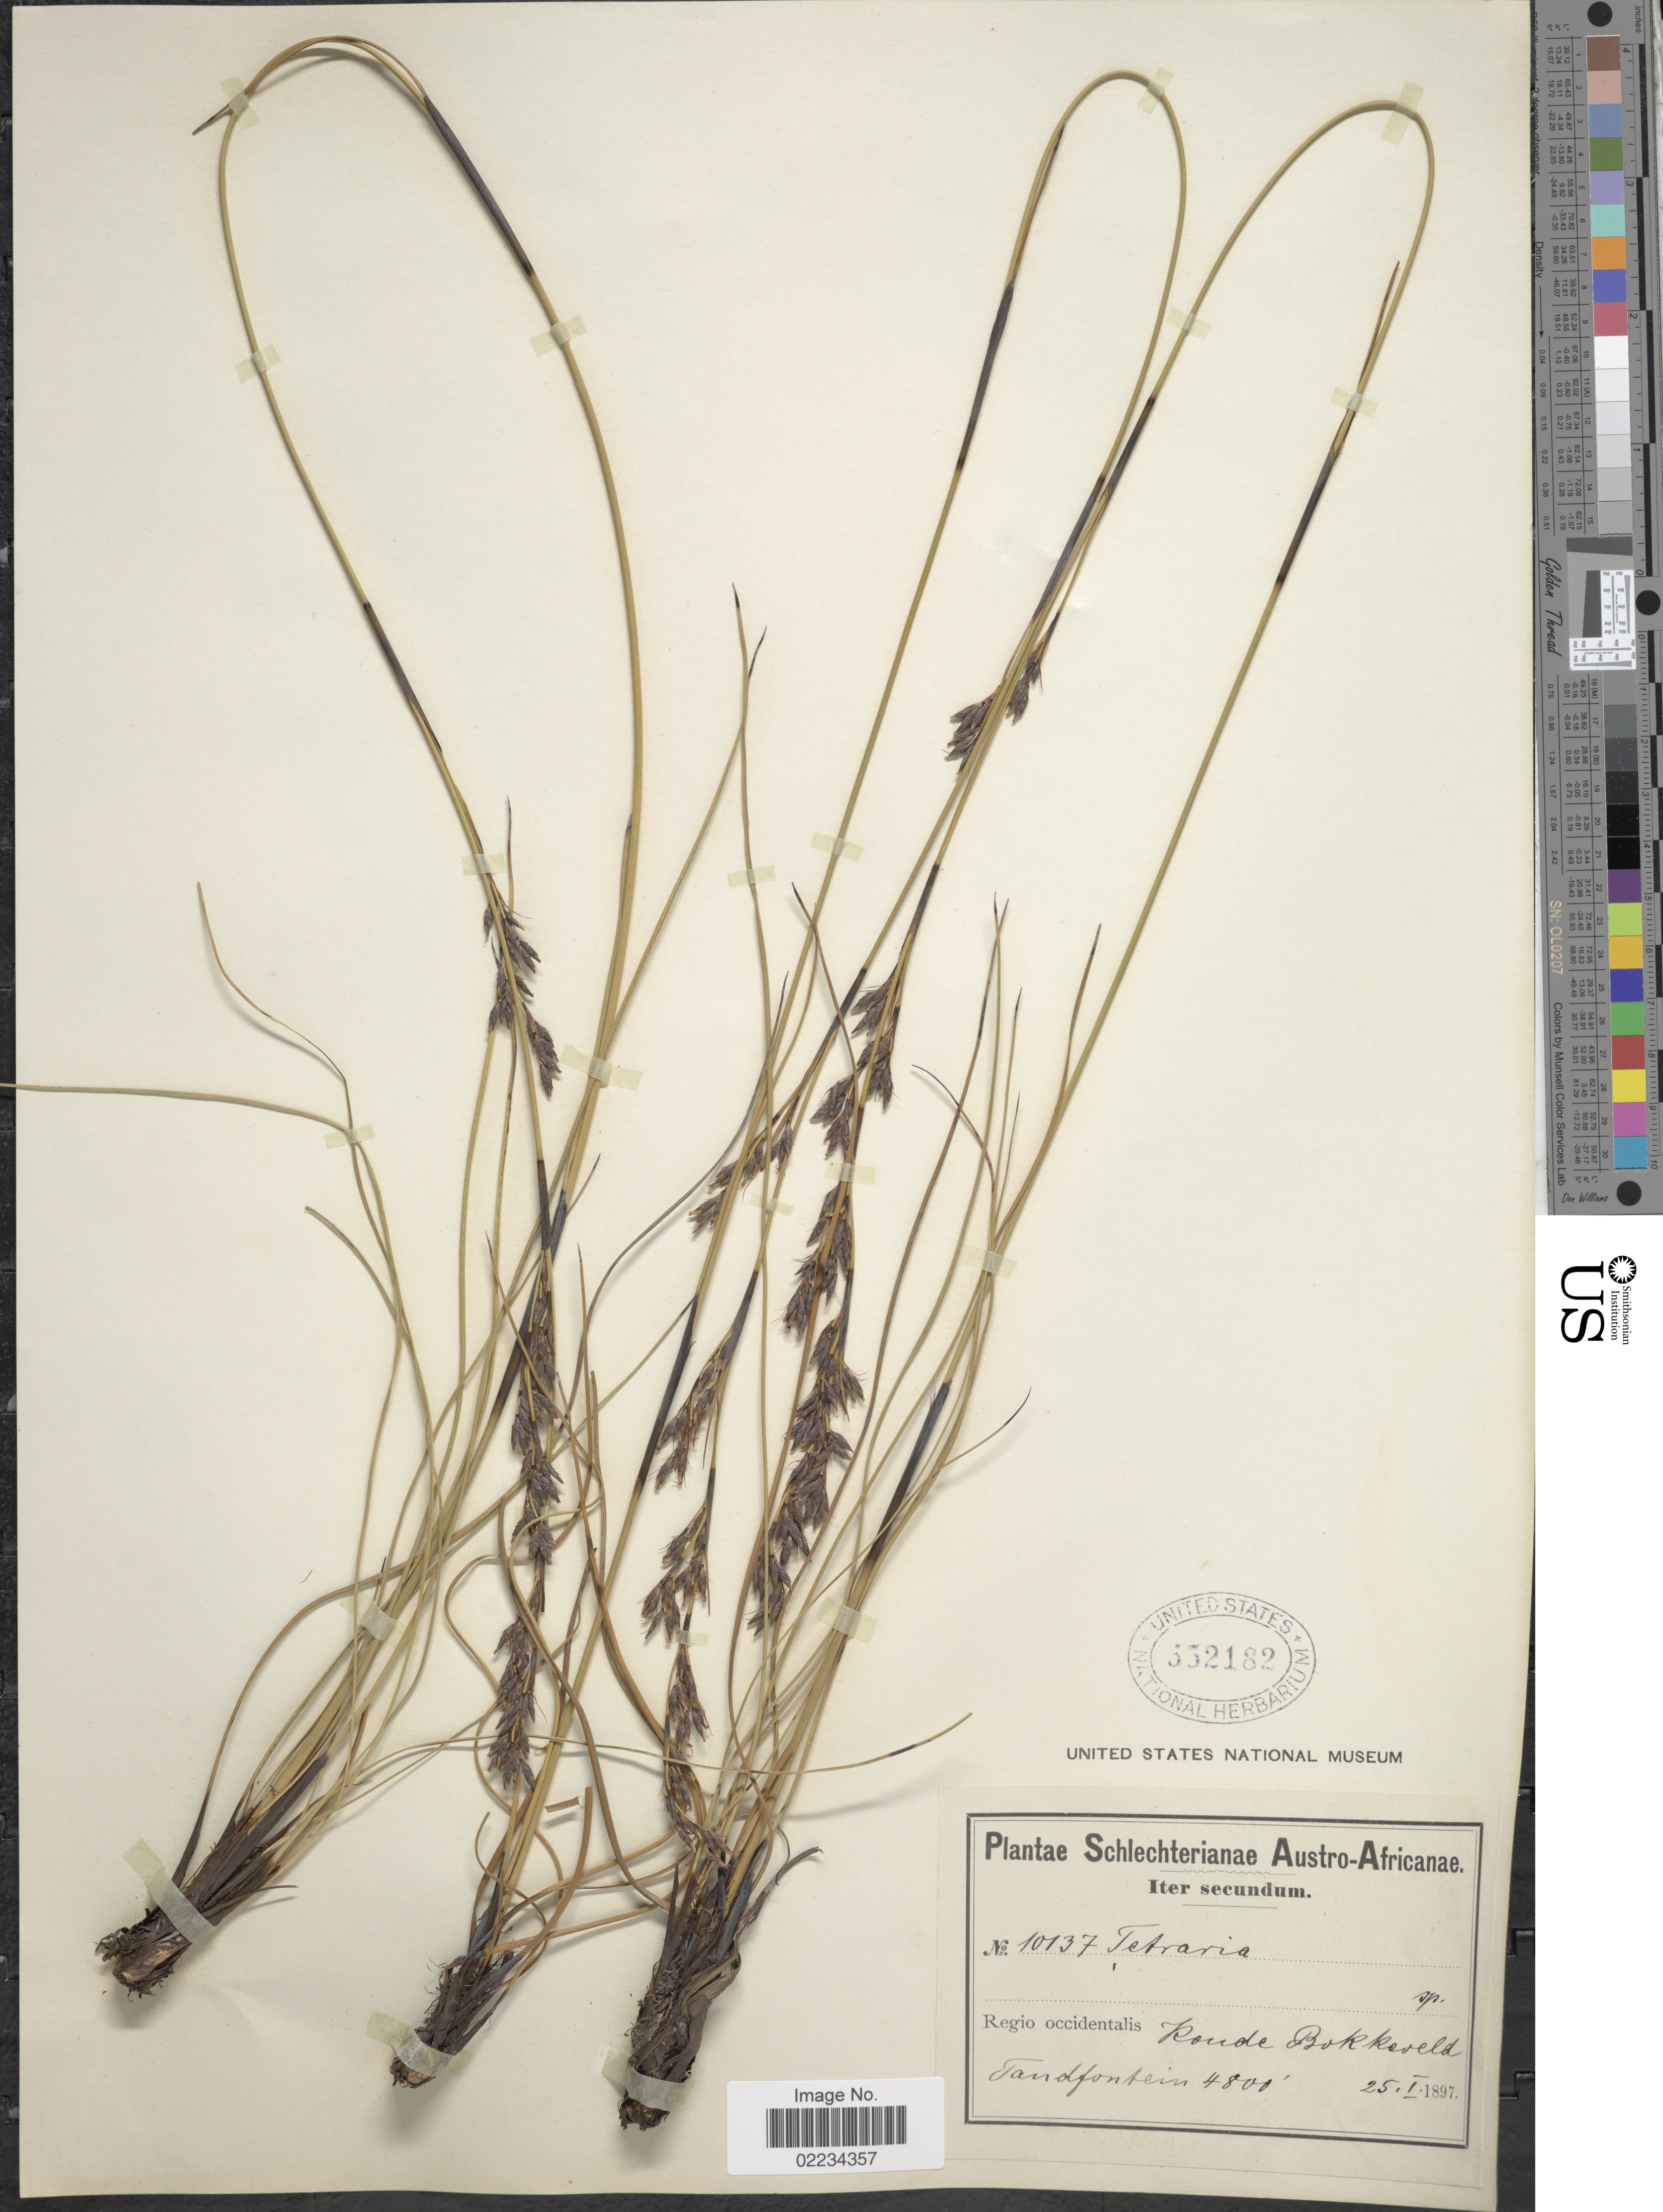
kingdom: Plantae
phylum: Tracheophyta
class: Liliopsida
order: Poales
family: Cyperaceae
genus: Tetraria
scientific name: Tetraria flexuosa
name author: (Thunb.) C.B. Clarke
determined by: Strong, Mark T., (BOT), Smithsonian Institution - National Museum of Natural History (UNITED STATES)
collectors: Schlechter, --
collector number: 10137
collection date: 1897-01-25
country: South Africa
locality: Austro-Africanae, Iter secundum, Regio occidentalis, Koude Bokkeveld, Tandfontein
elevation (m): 1463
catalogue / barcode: US 552182